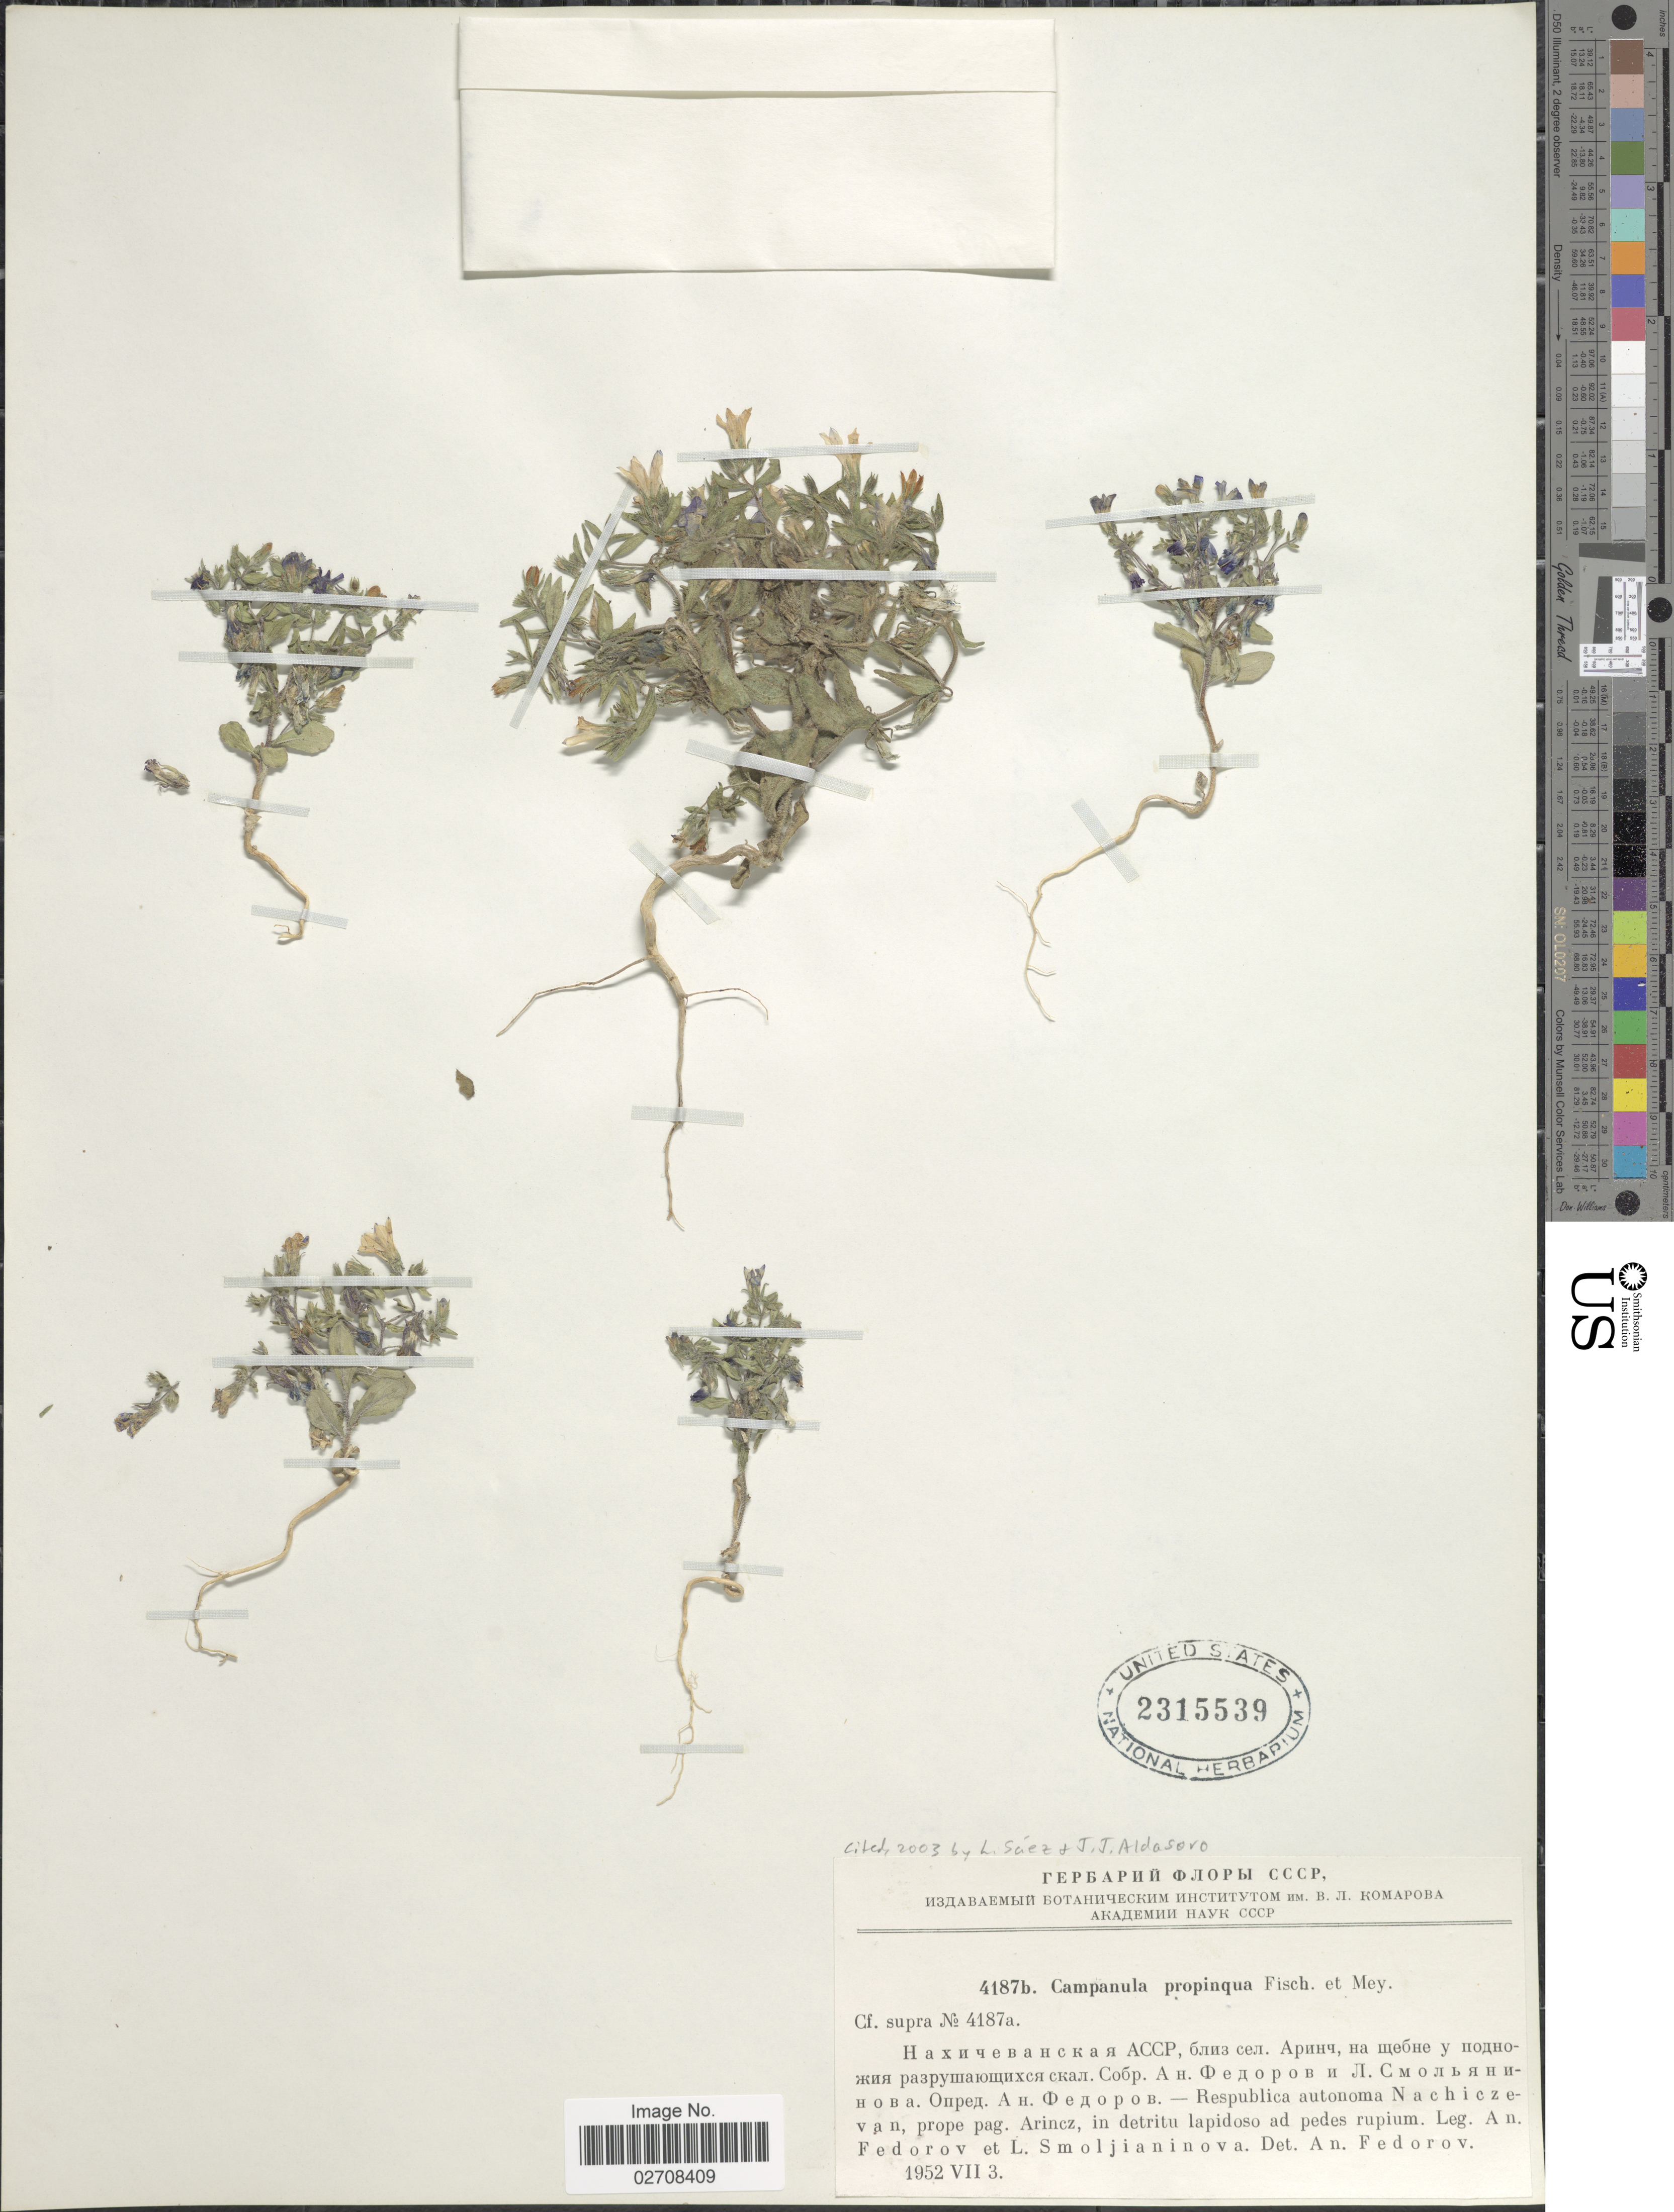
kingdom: Plantae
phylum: Tracheophyta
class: Magnoliopsida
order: Asterales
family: Campanulaceae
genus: Campanula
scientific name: Campanula propinqua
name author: Fisch. & C.A. Mey.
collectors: A. Fedorov & L. Smoljianinova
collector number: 4187b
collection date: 1952-07-03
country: Azerbaijan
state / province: Nakhchivan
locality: Respublica autonoma Nachiczevan, prope pag. Arincz.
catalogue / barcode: US 2315539